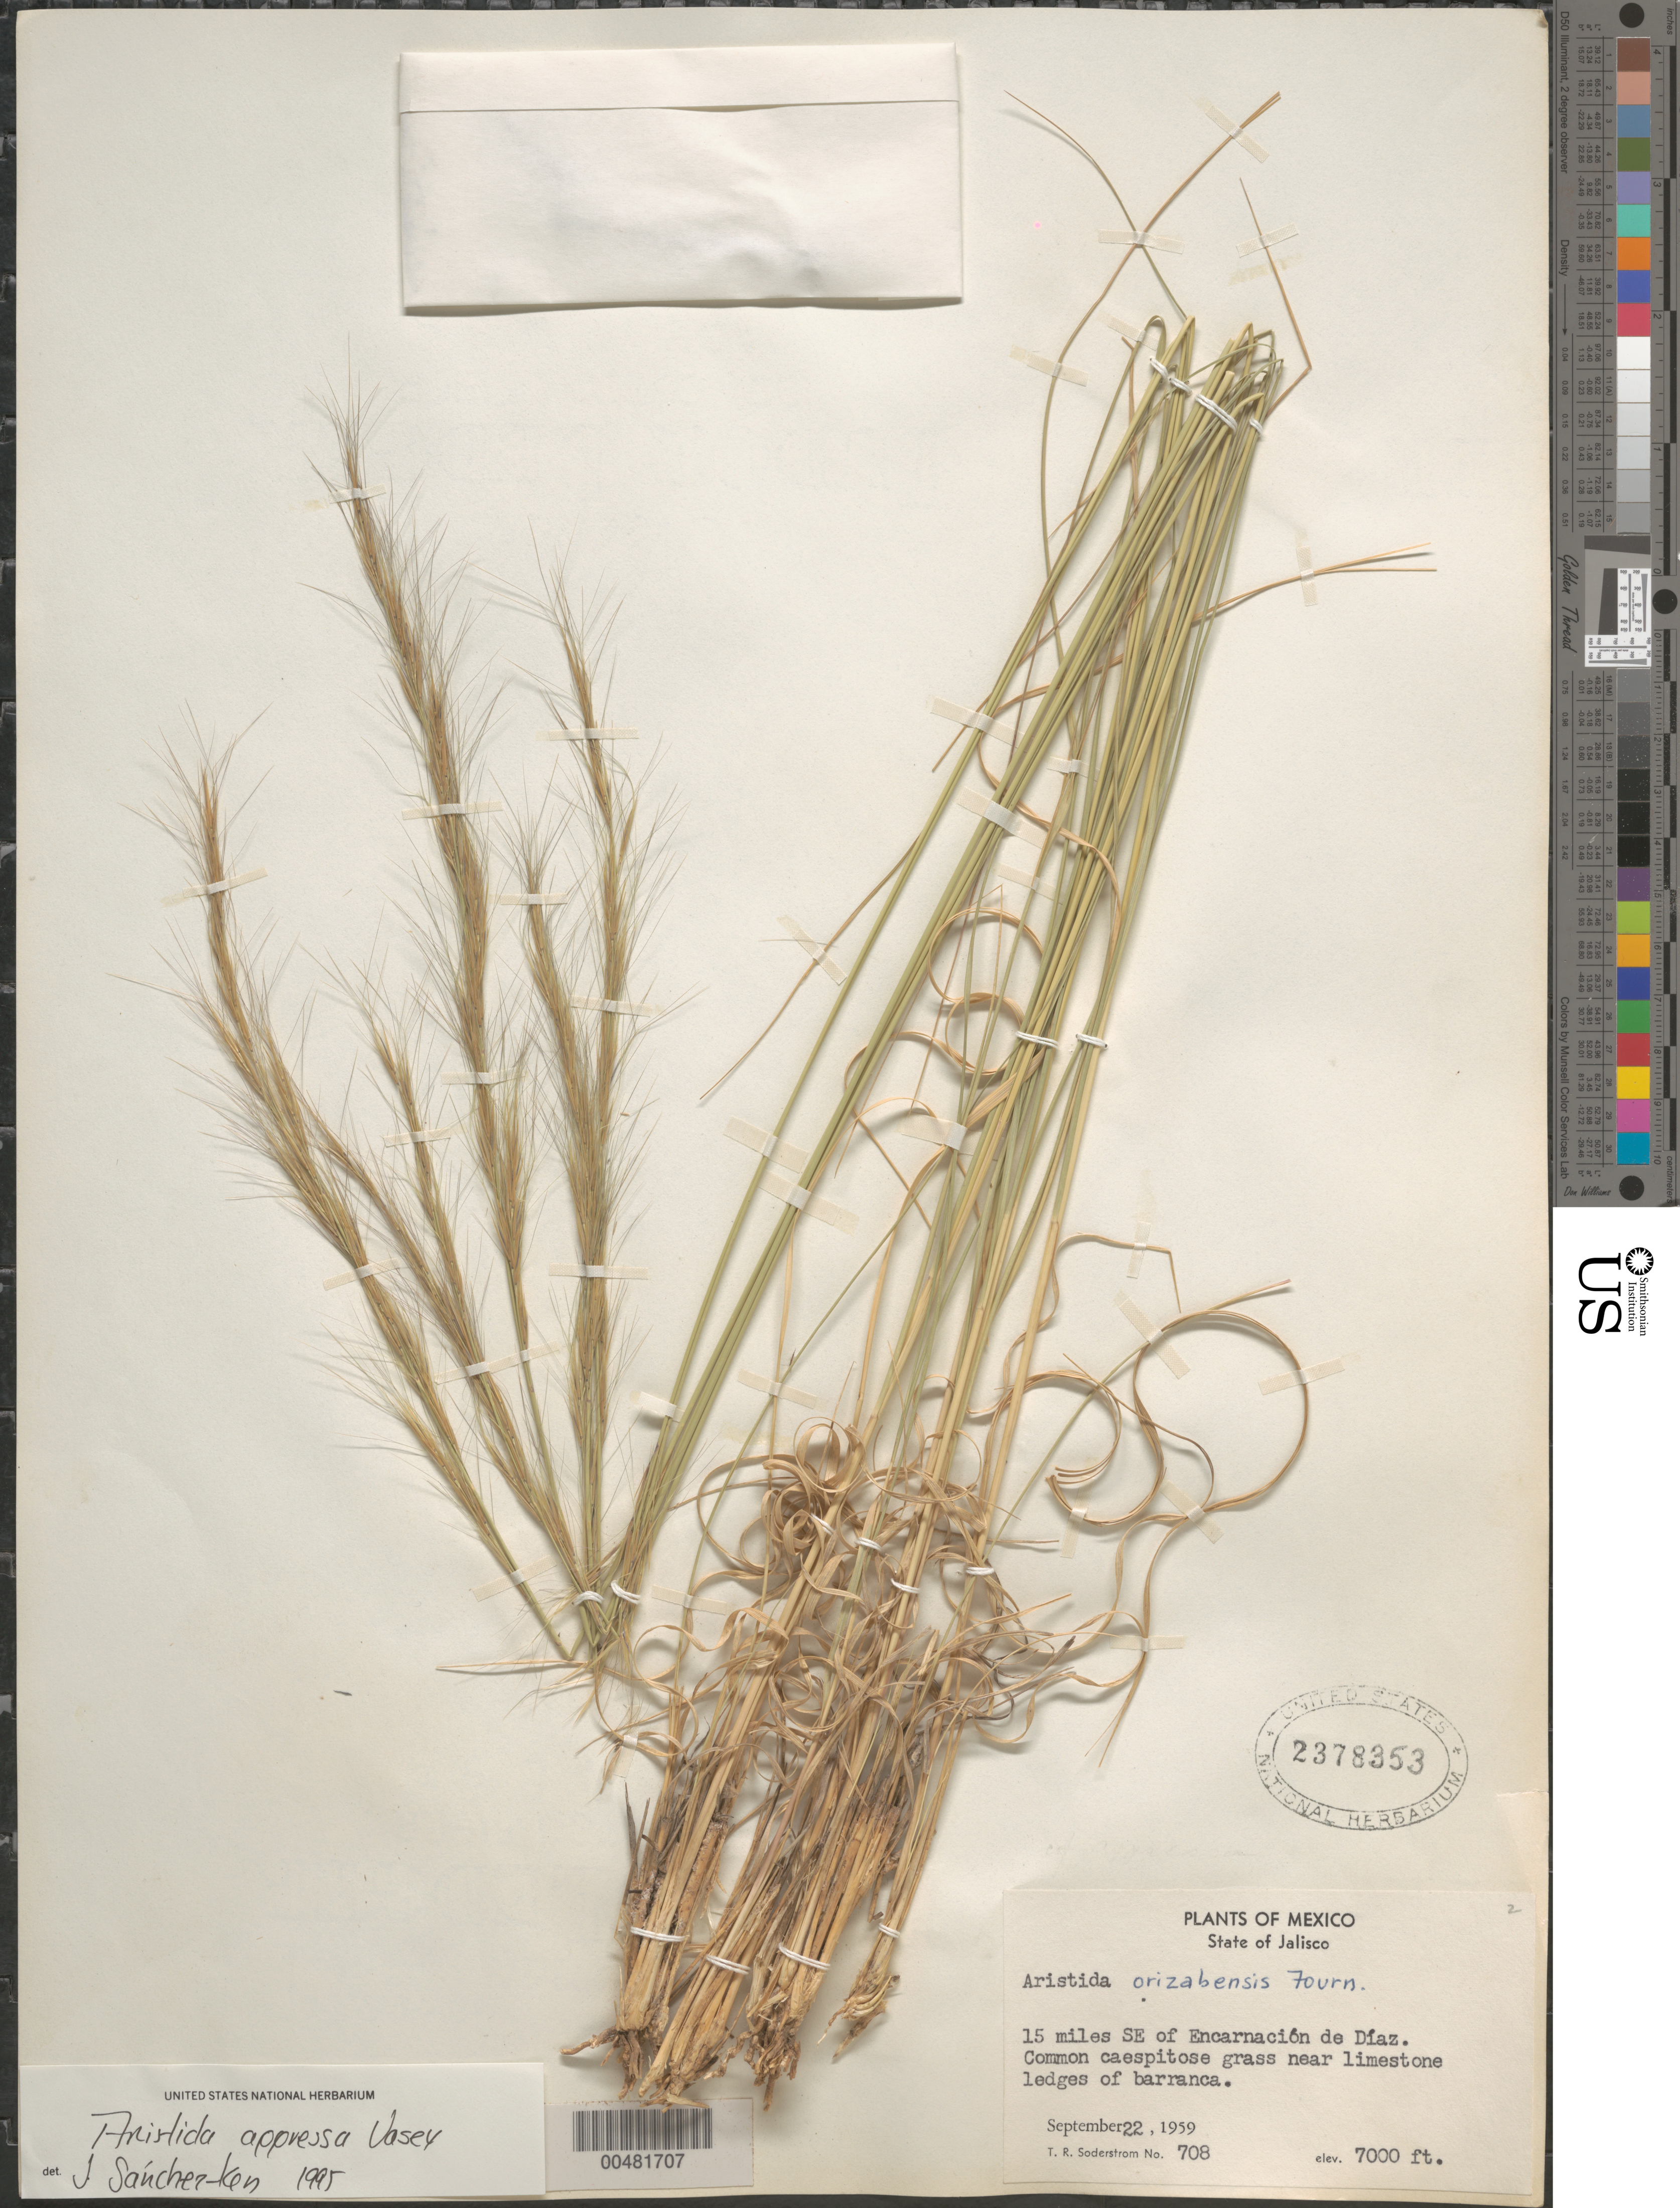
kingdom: Plantae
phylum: Tracheophyta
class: Liliopsida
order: Poales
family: Poaceae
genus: Aristida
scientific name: Aristida appressa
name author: Vasey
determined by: Sánchez-Ken, J. G.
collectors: T. R. Soderstrom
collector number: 708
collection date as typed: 22 Sep 1959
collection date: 1959-09-22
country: Mexico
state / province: Jalisco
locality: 15 mi SE of Encarnación de Díaz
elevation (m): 2134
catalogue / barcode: US 2378353